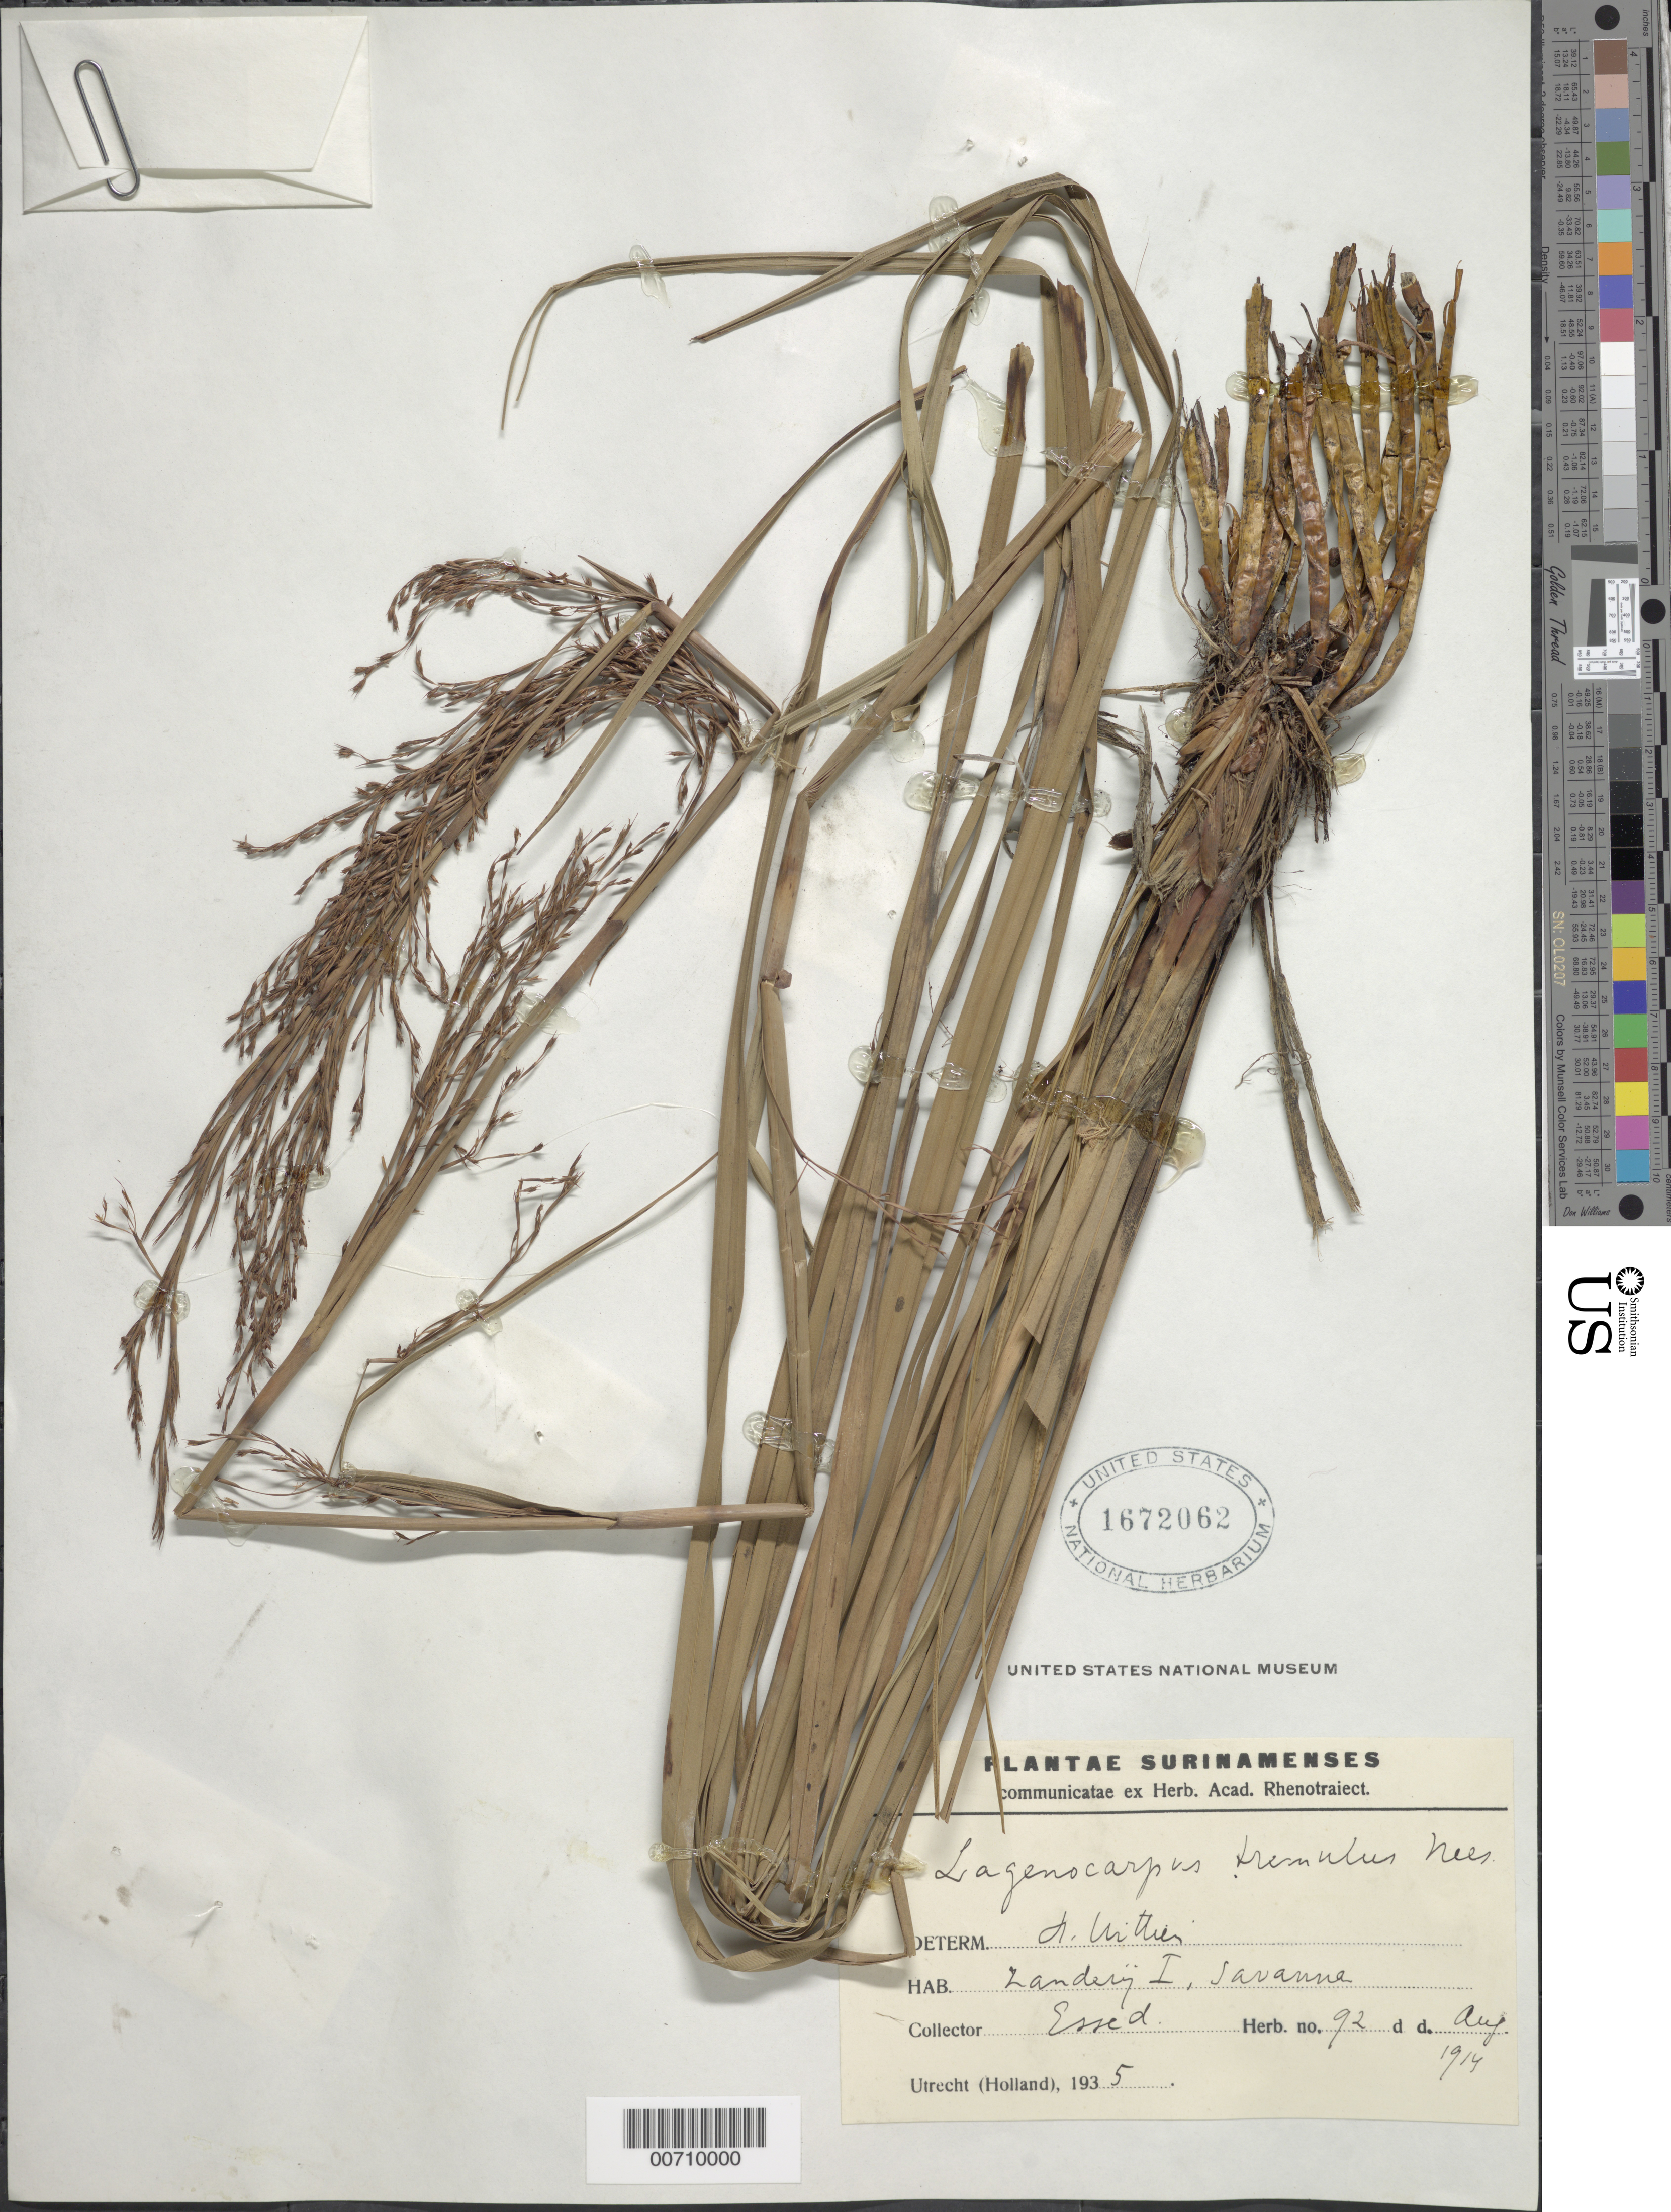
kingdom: Plantae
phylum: Tracheophyta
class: Liliopsida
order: Poales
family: Cyperaceae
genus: Lagenocarpus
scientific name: Lagenocarpus tremulus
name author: Nees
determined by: Urittien, T.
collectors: E. Essed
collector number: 92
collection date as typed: Aug-14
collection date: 1914-08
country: Suriname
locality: Zanderij I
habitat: Savanna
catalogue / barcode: US 1672062